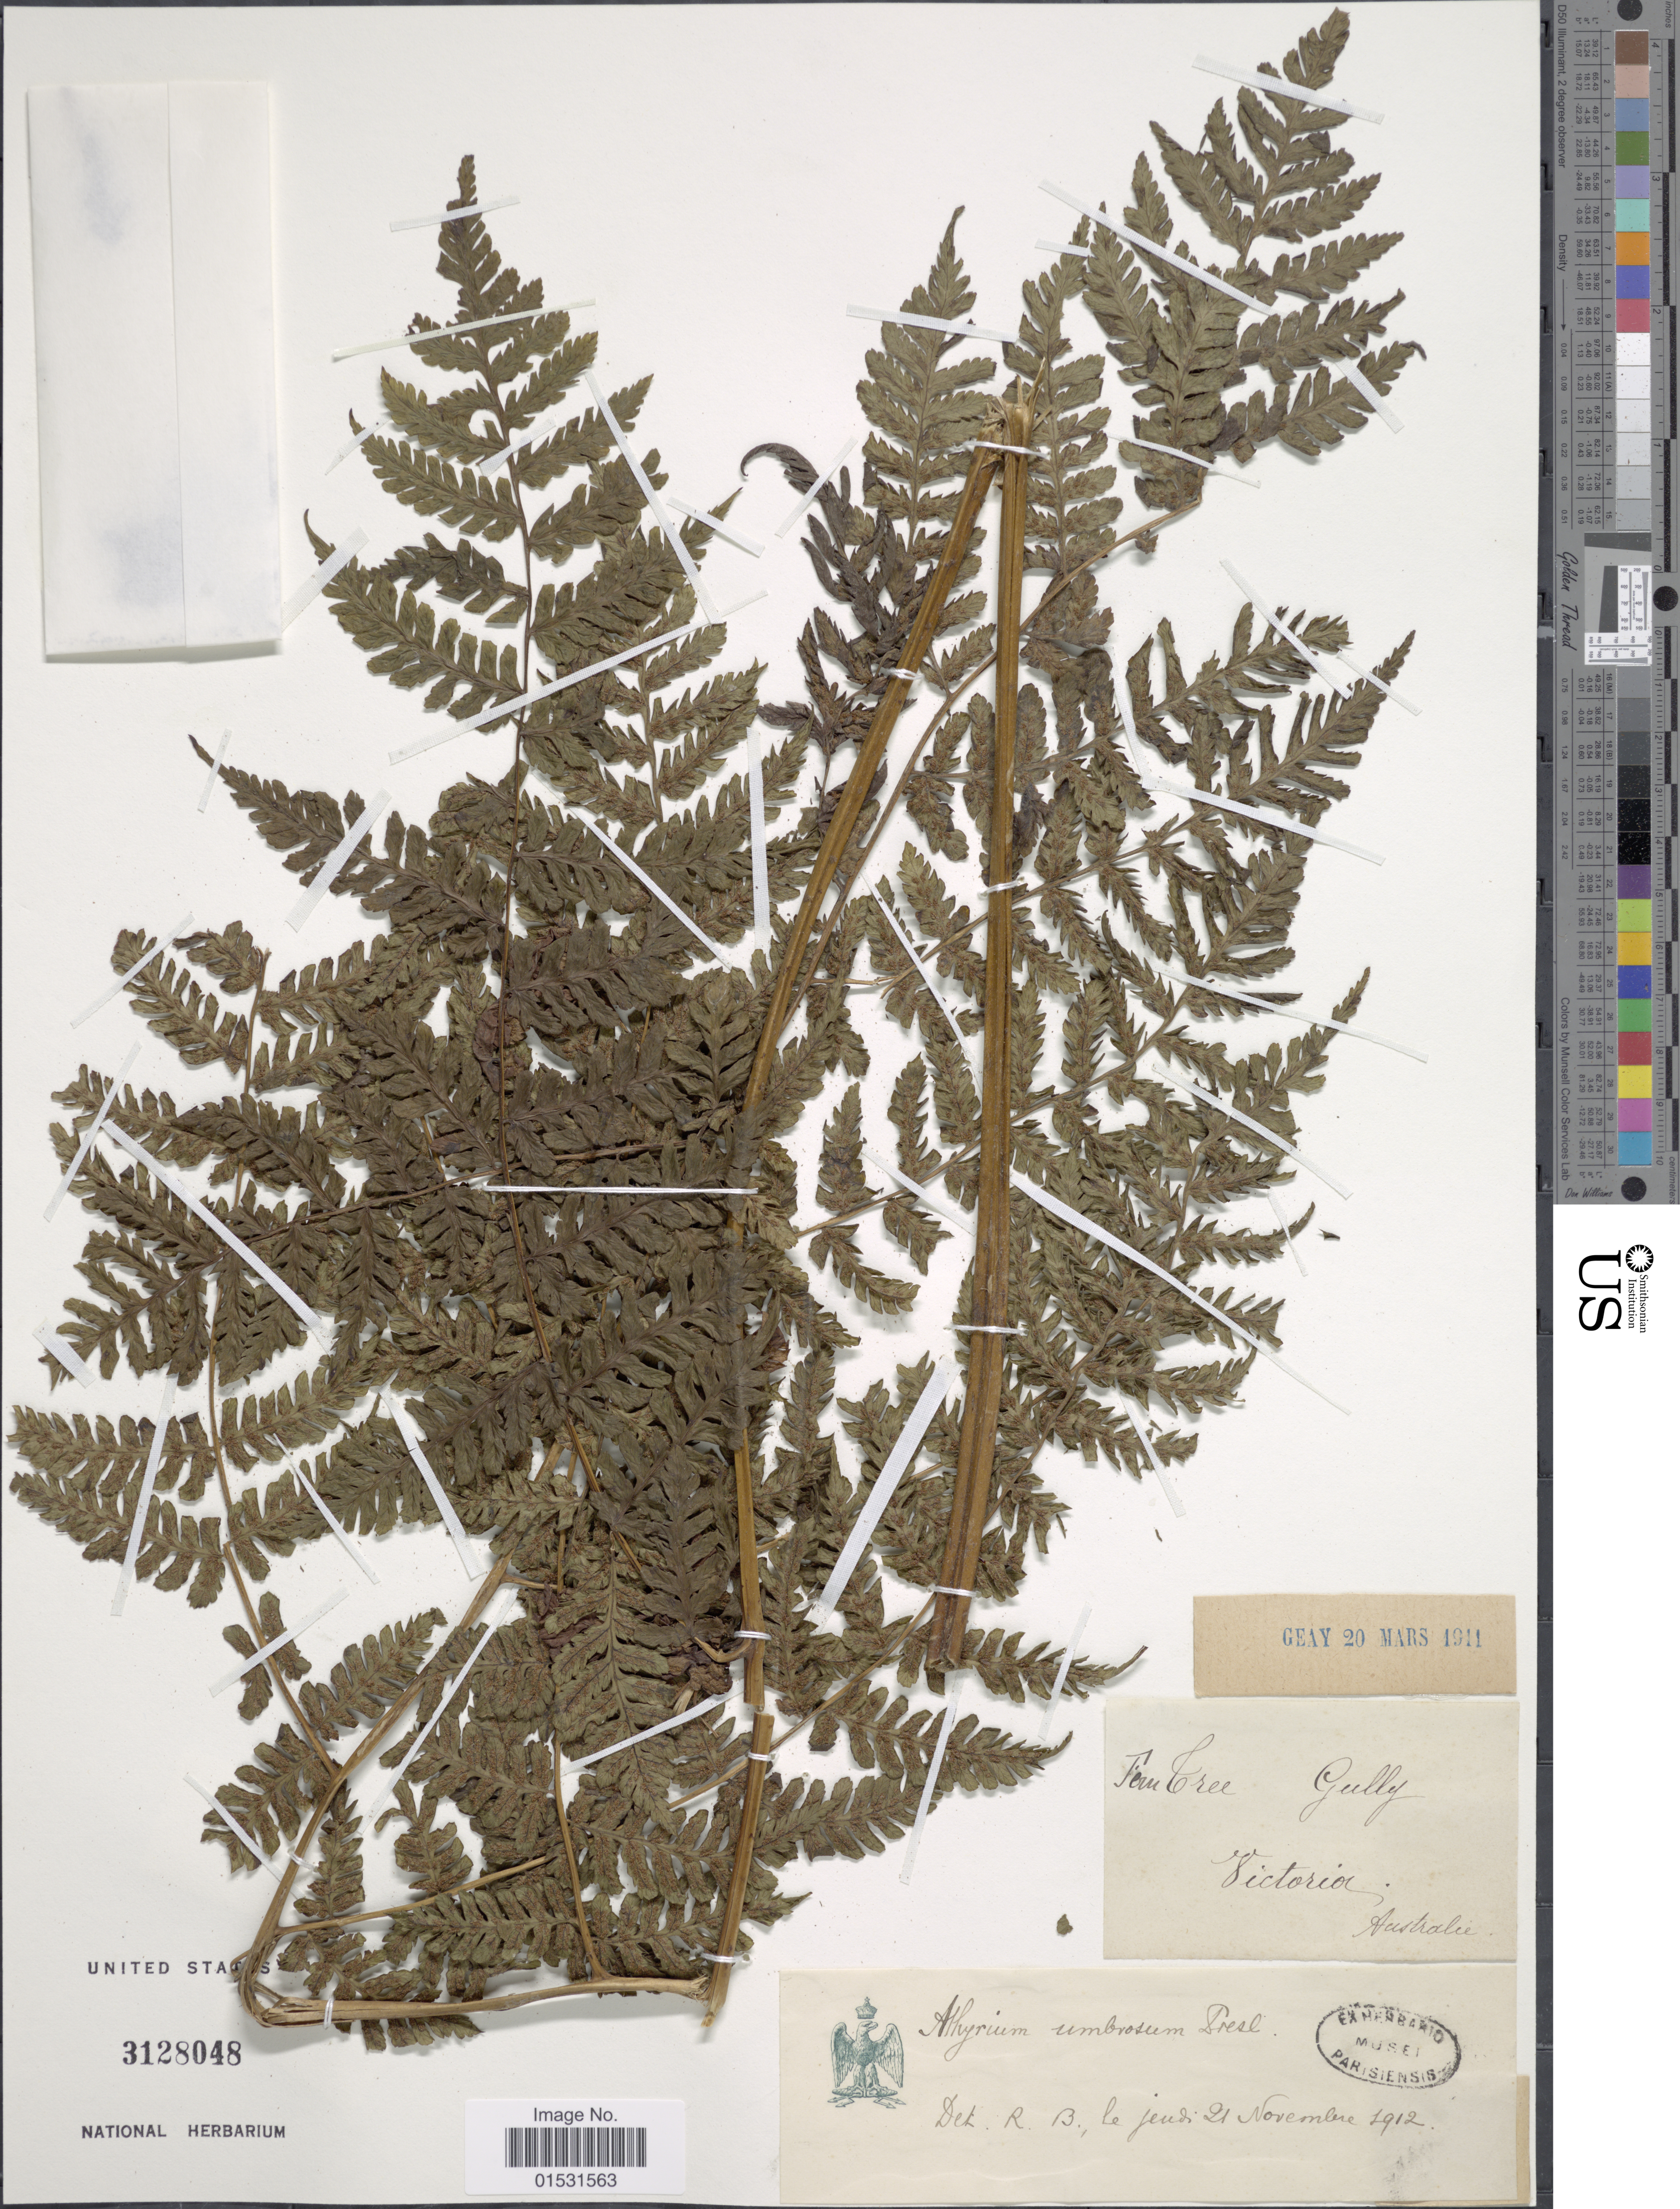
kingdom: Plantae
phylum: Tracheophyta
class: Polypodiopsida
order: Polypodiales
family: Athyriaceae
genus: Athyrium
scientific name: Athyrium umbrosum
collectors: F. Geay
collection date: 1911-03-20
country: Australia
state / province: Victoria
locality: Fern tree. Gully. Victoria.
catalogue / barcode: US 3128048